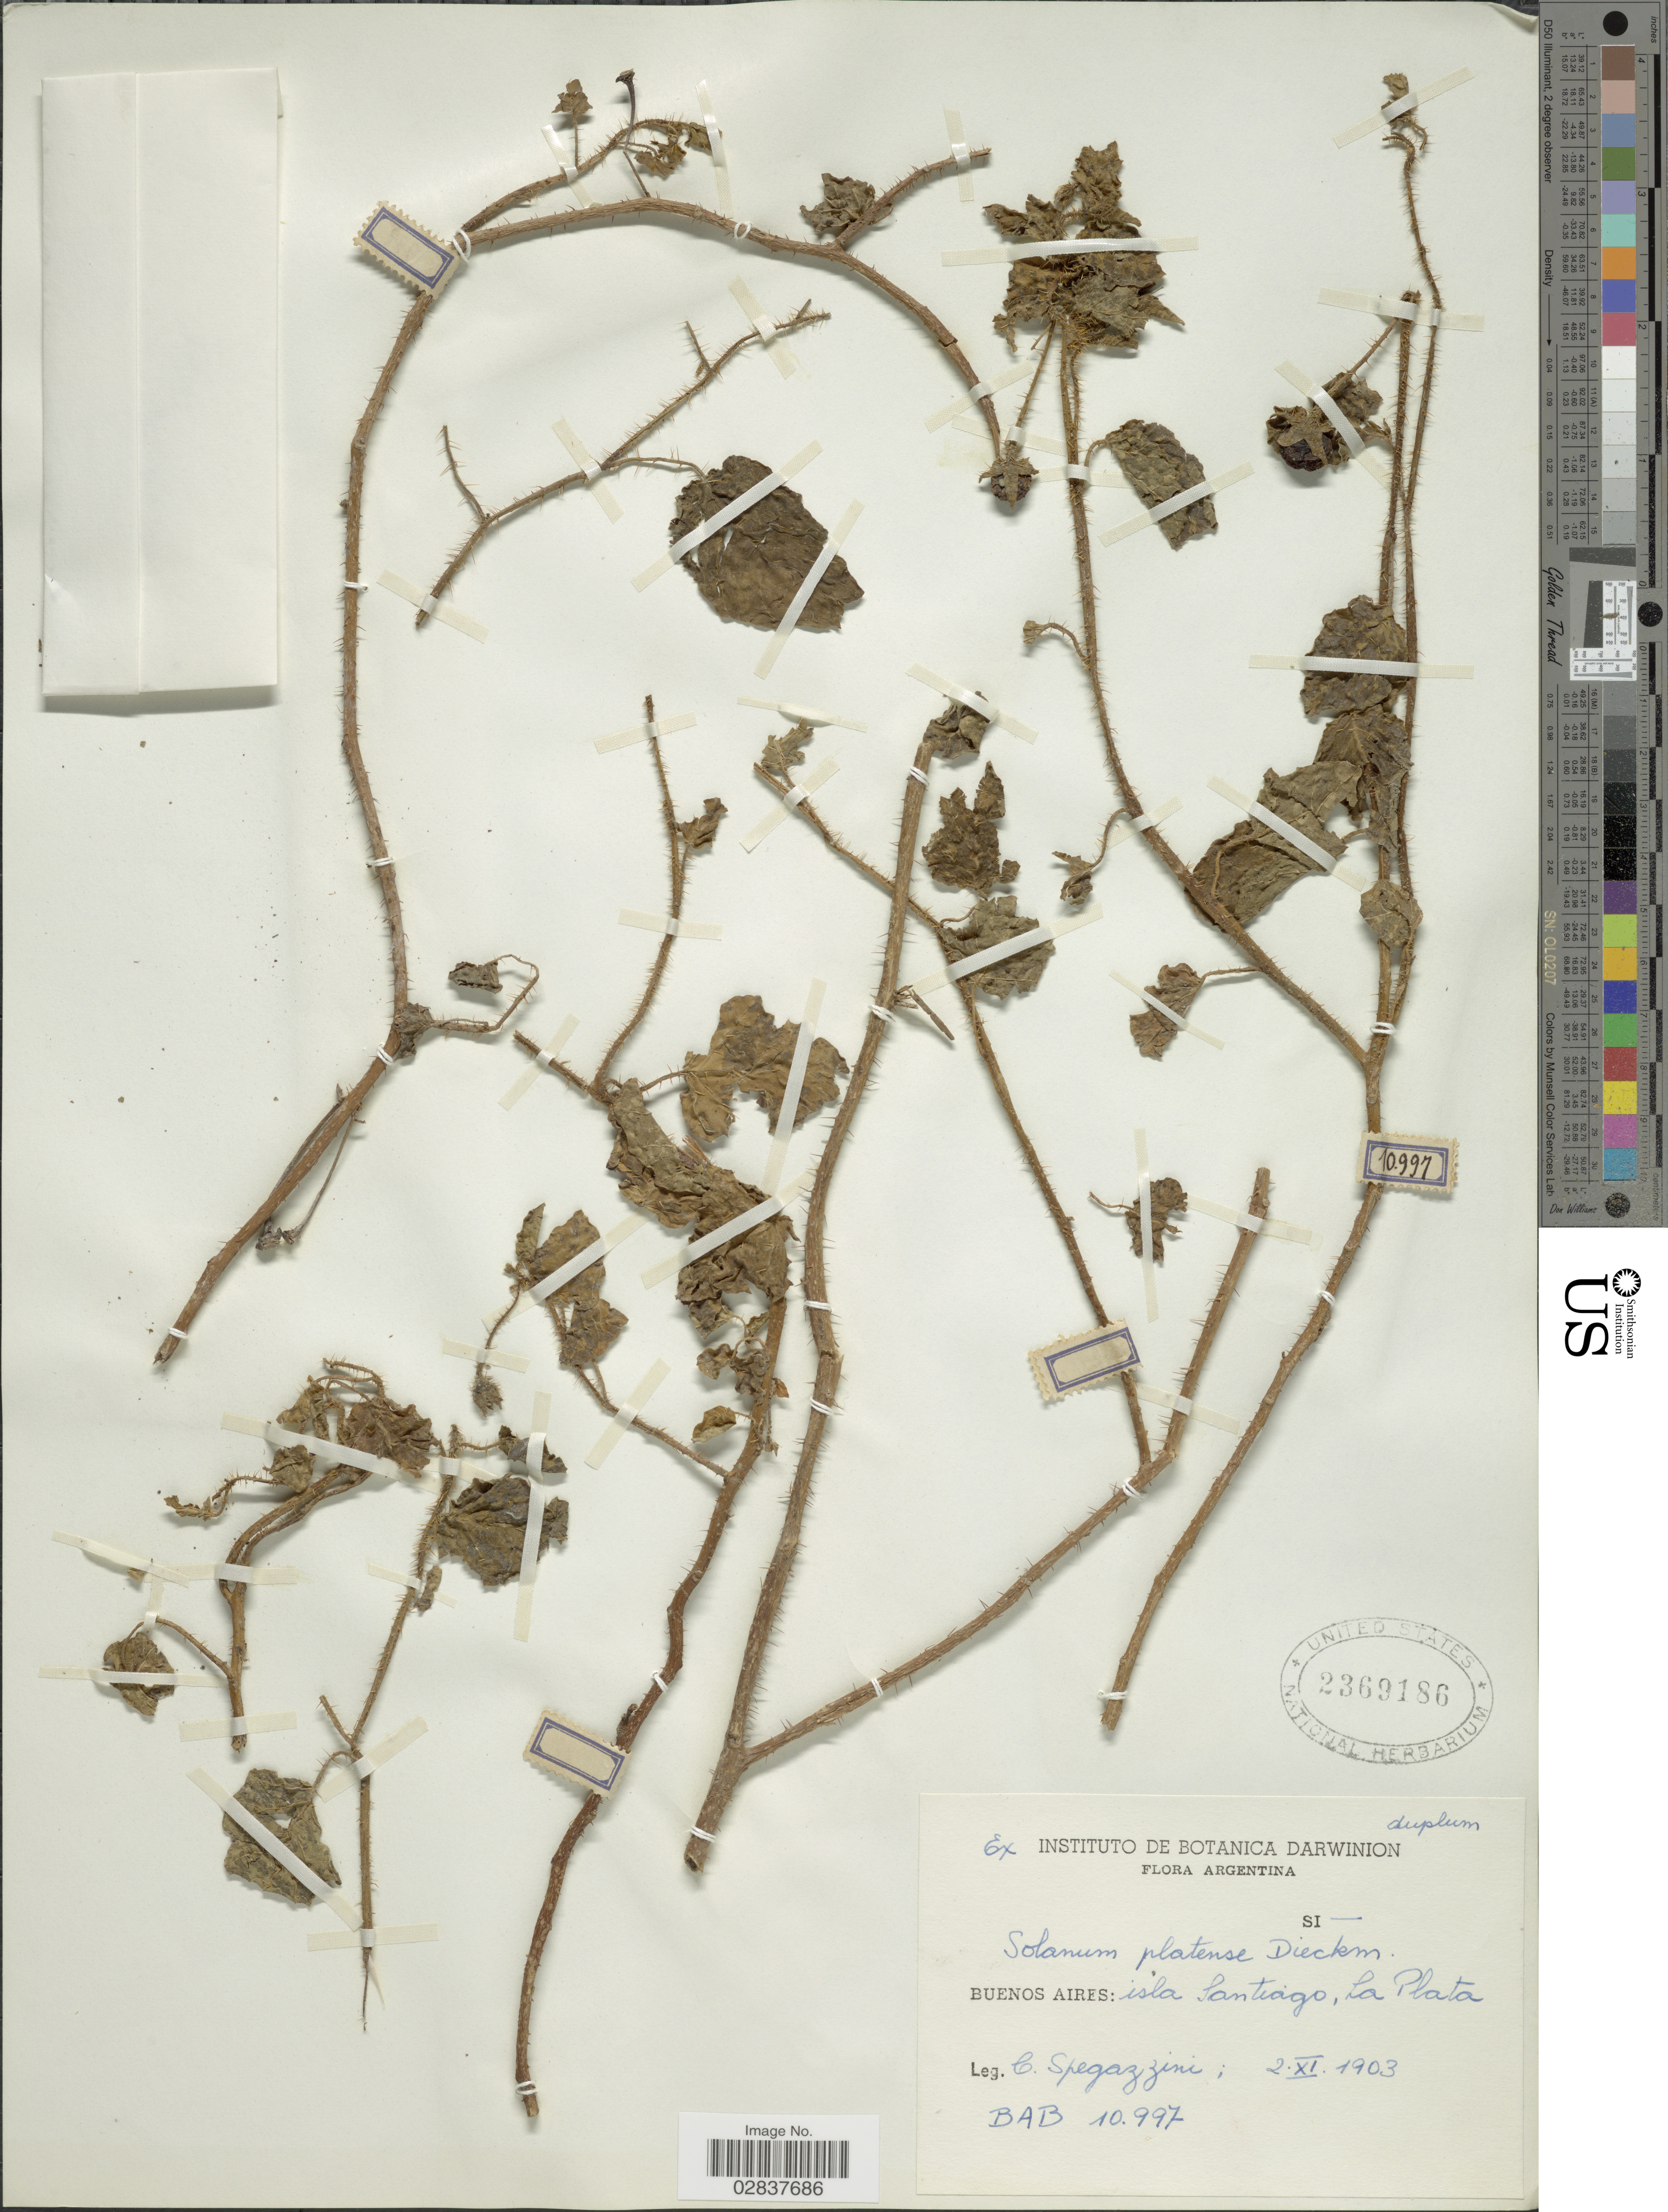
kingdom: Plantae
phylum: Tracheophyta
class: Magnoliopsida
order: Solanales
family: Solanaceae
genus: Solanum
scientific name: Solanum platense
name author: Dieckman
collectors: C. L. Spegazzini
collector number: BAB 10997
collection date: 1903-11-02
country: Argentina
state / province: Buenos Aires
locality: Isla Santiago, La Plata.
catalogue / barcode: US 2369186